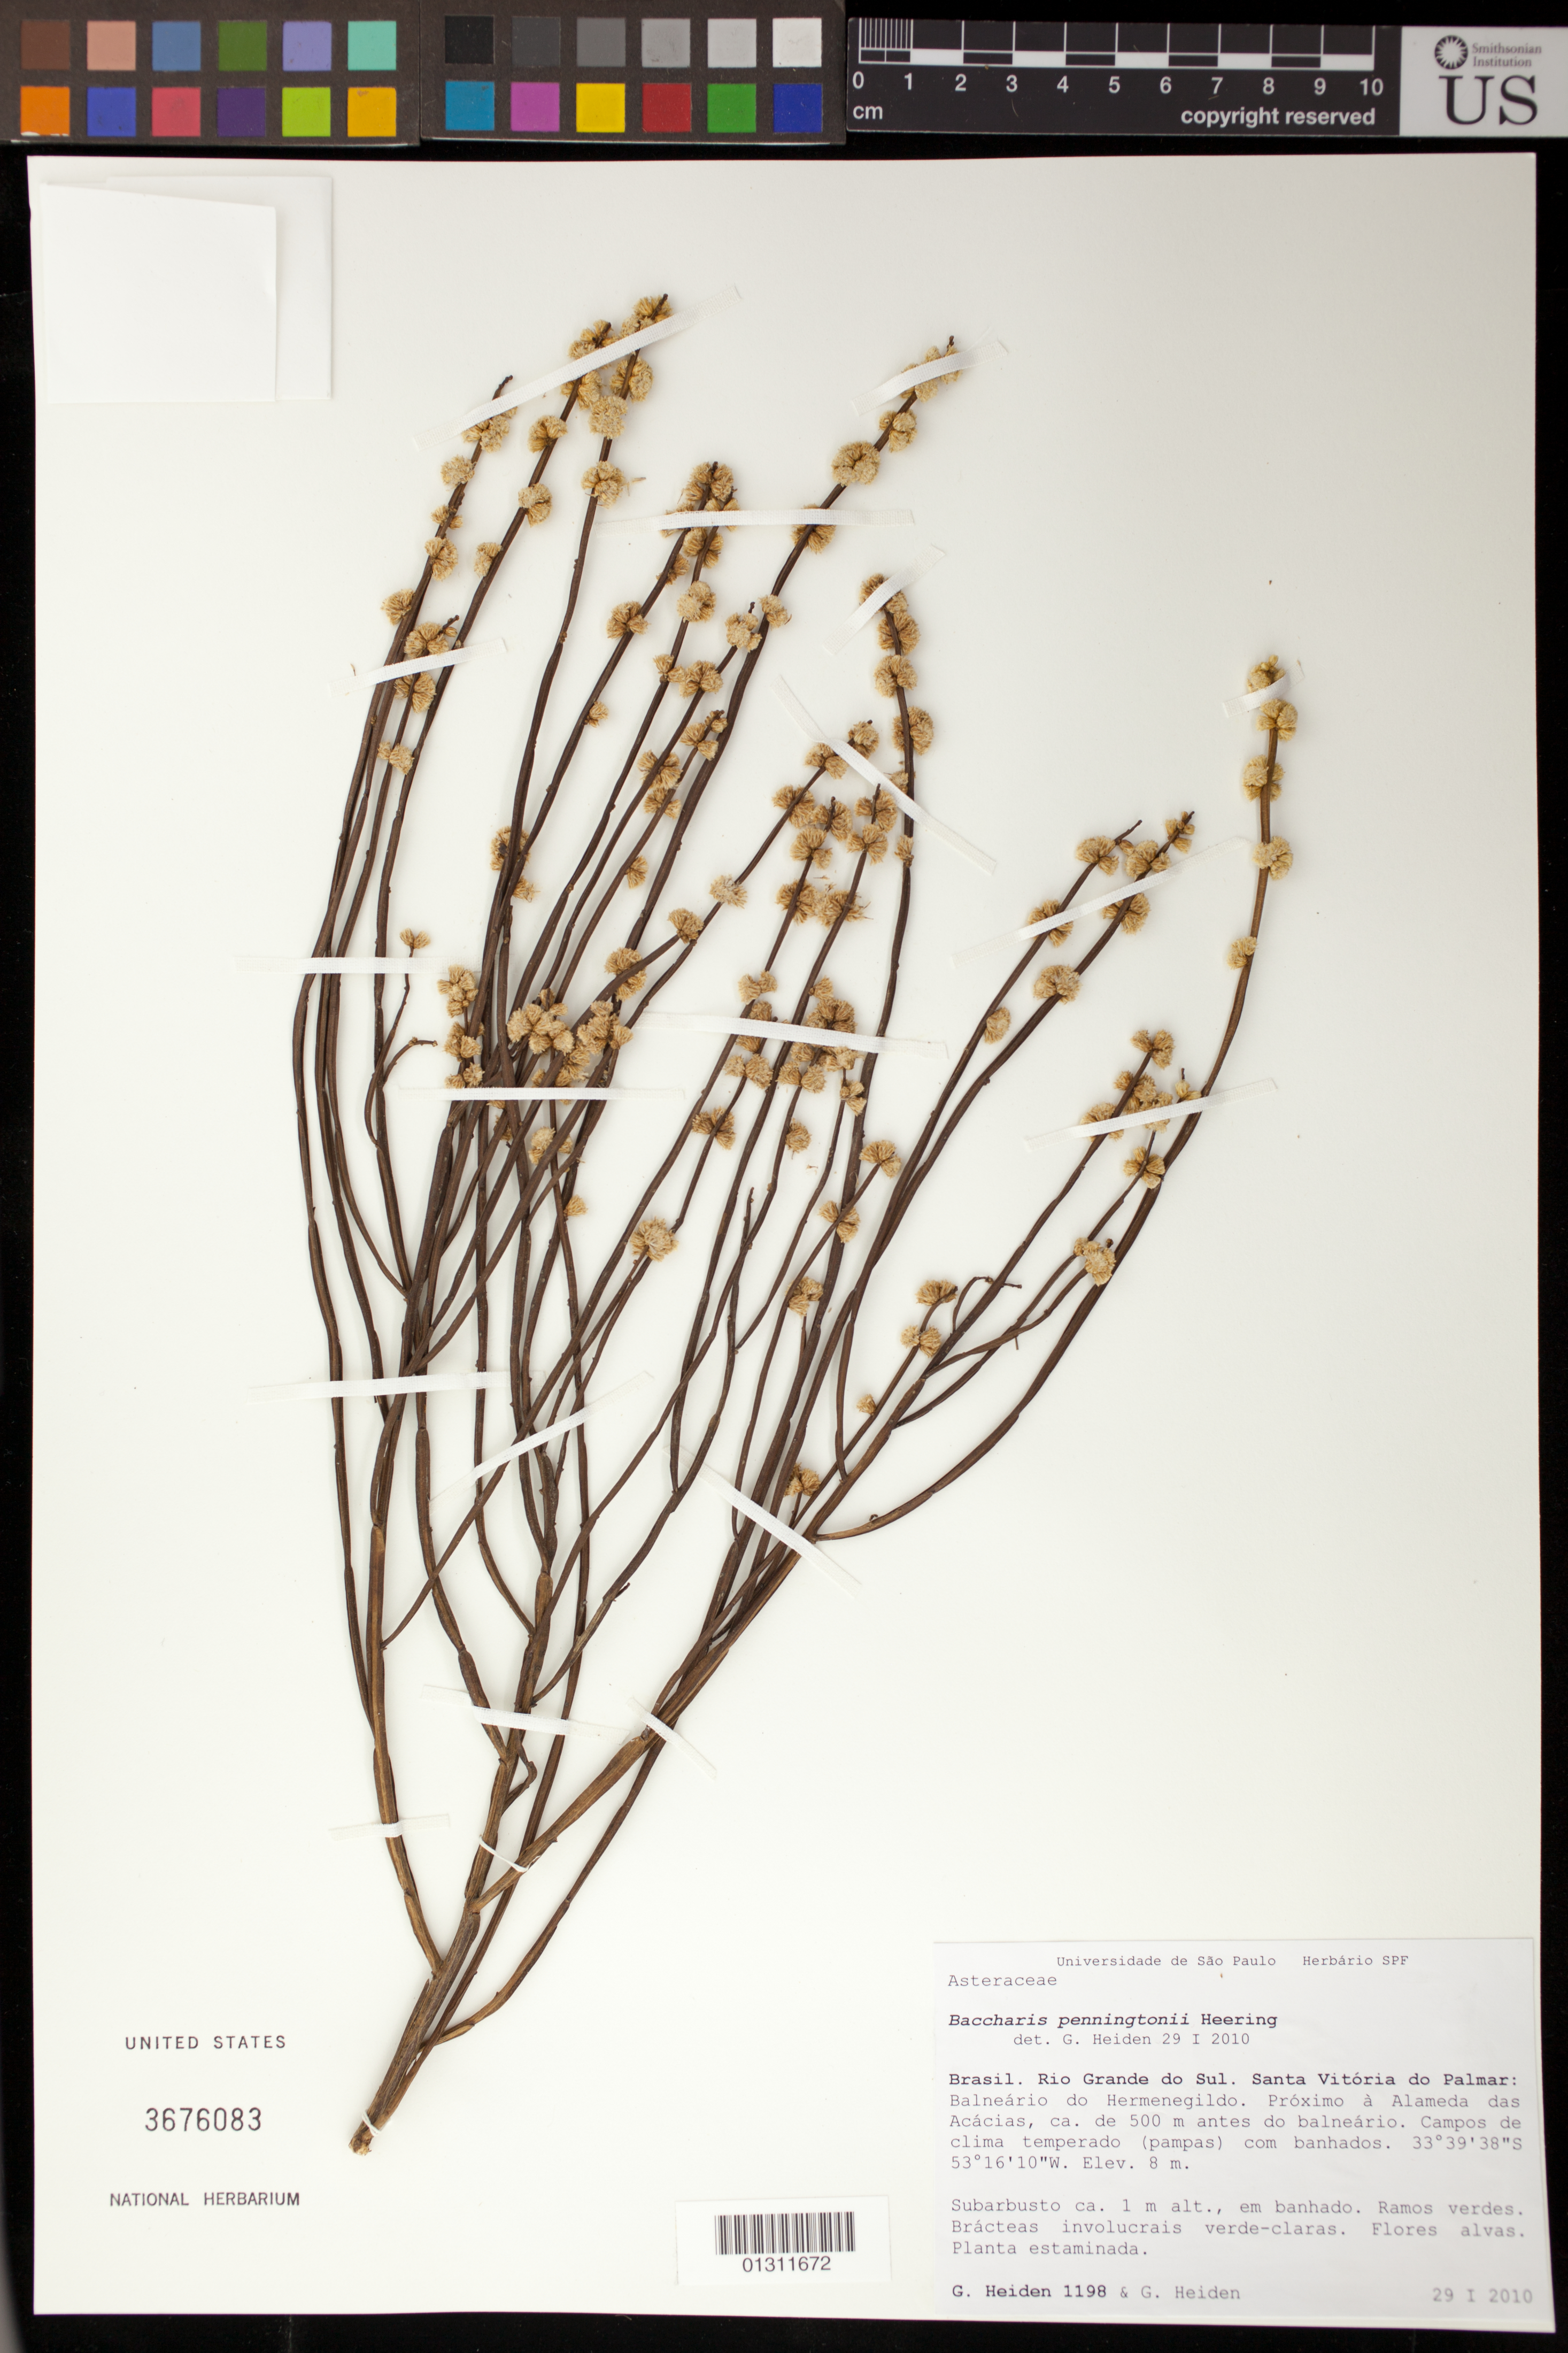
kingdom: Plantae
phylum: Tracheophyta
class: Magnoliopsida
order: Asterales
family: Asteraceae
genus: Baccharis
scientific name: Baccharis penningtonii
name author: Heering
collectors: G. Heiden & G. Heiden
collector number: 1198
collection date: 2010-01-29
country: Brazil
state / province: Rio Grande do Sul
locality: Brasil . Rio Grande do Sul. Santa Victoria do Palmar: Balneario do Hermenegildo. Proximo a Alameda das Acacias, 500m antes do balneario.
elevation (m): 8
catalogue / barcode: US 3676083